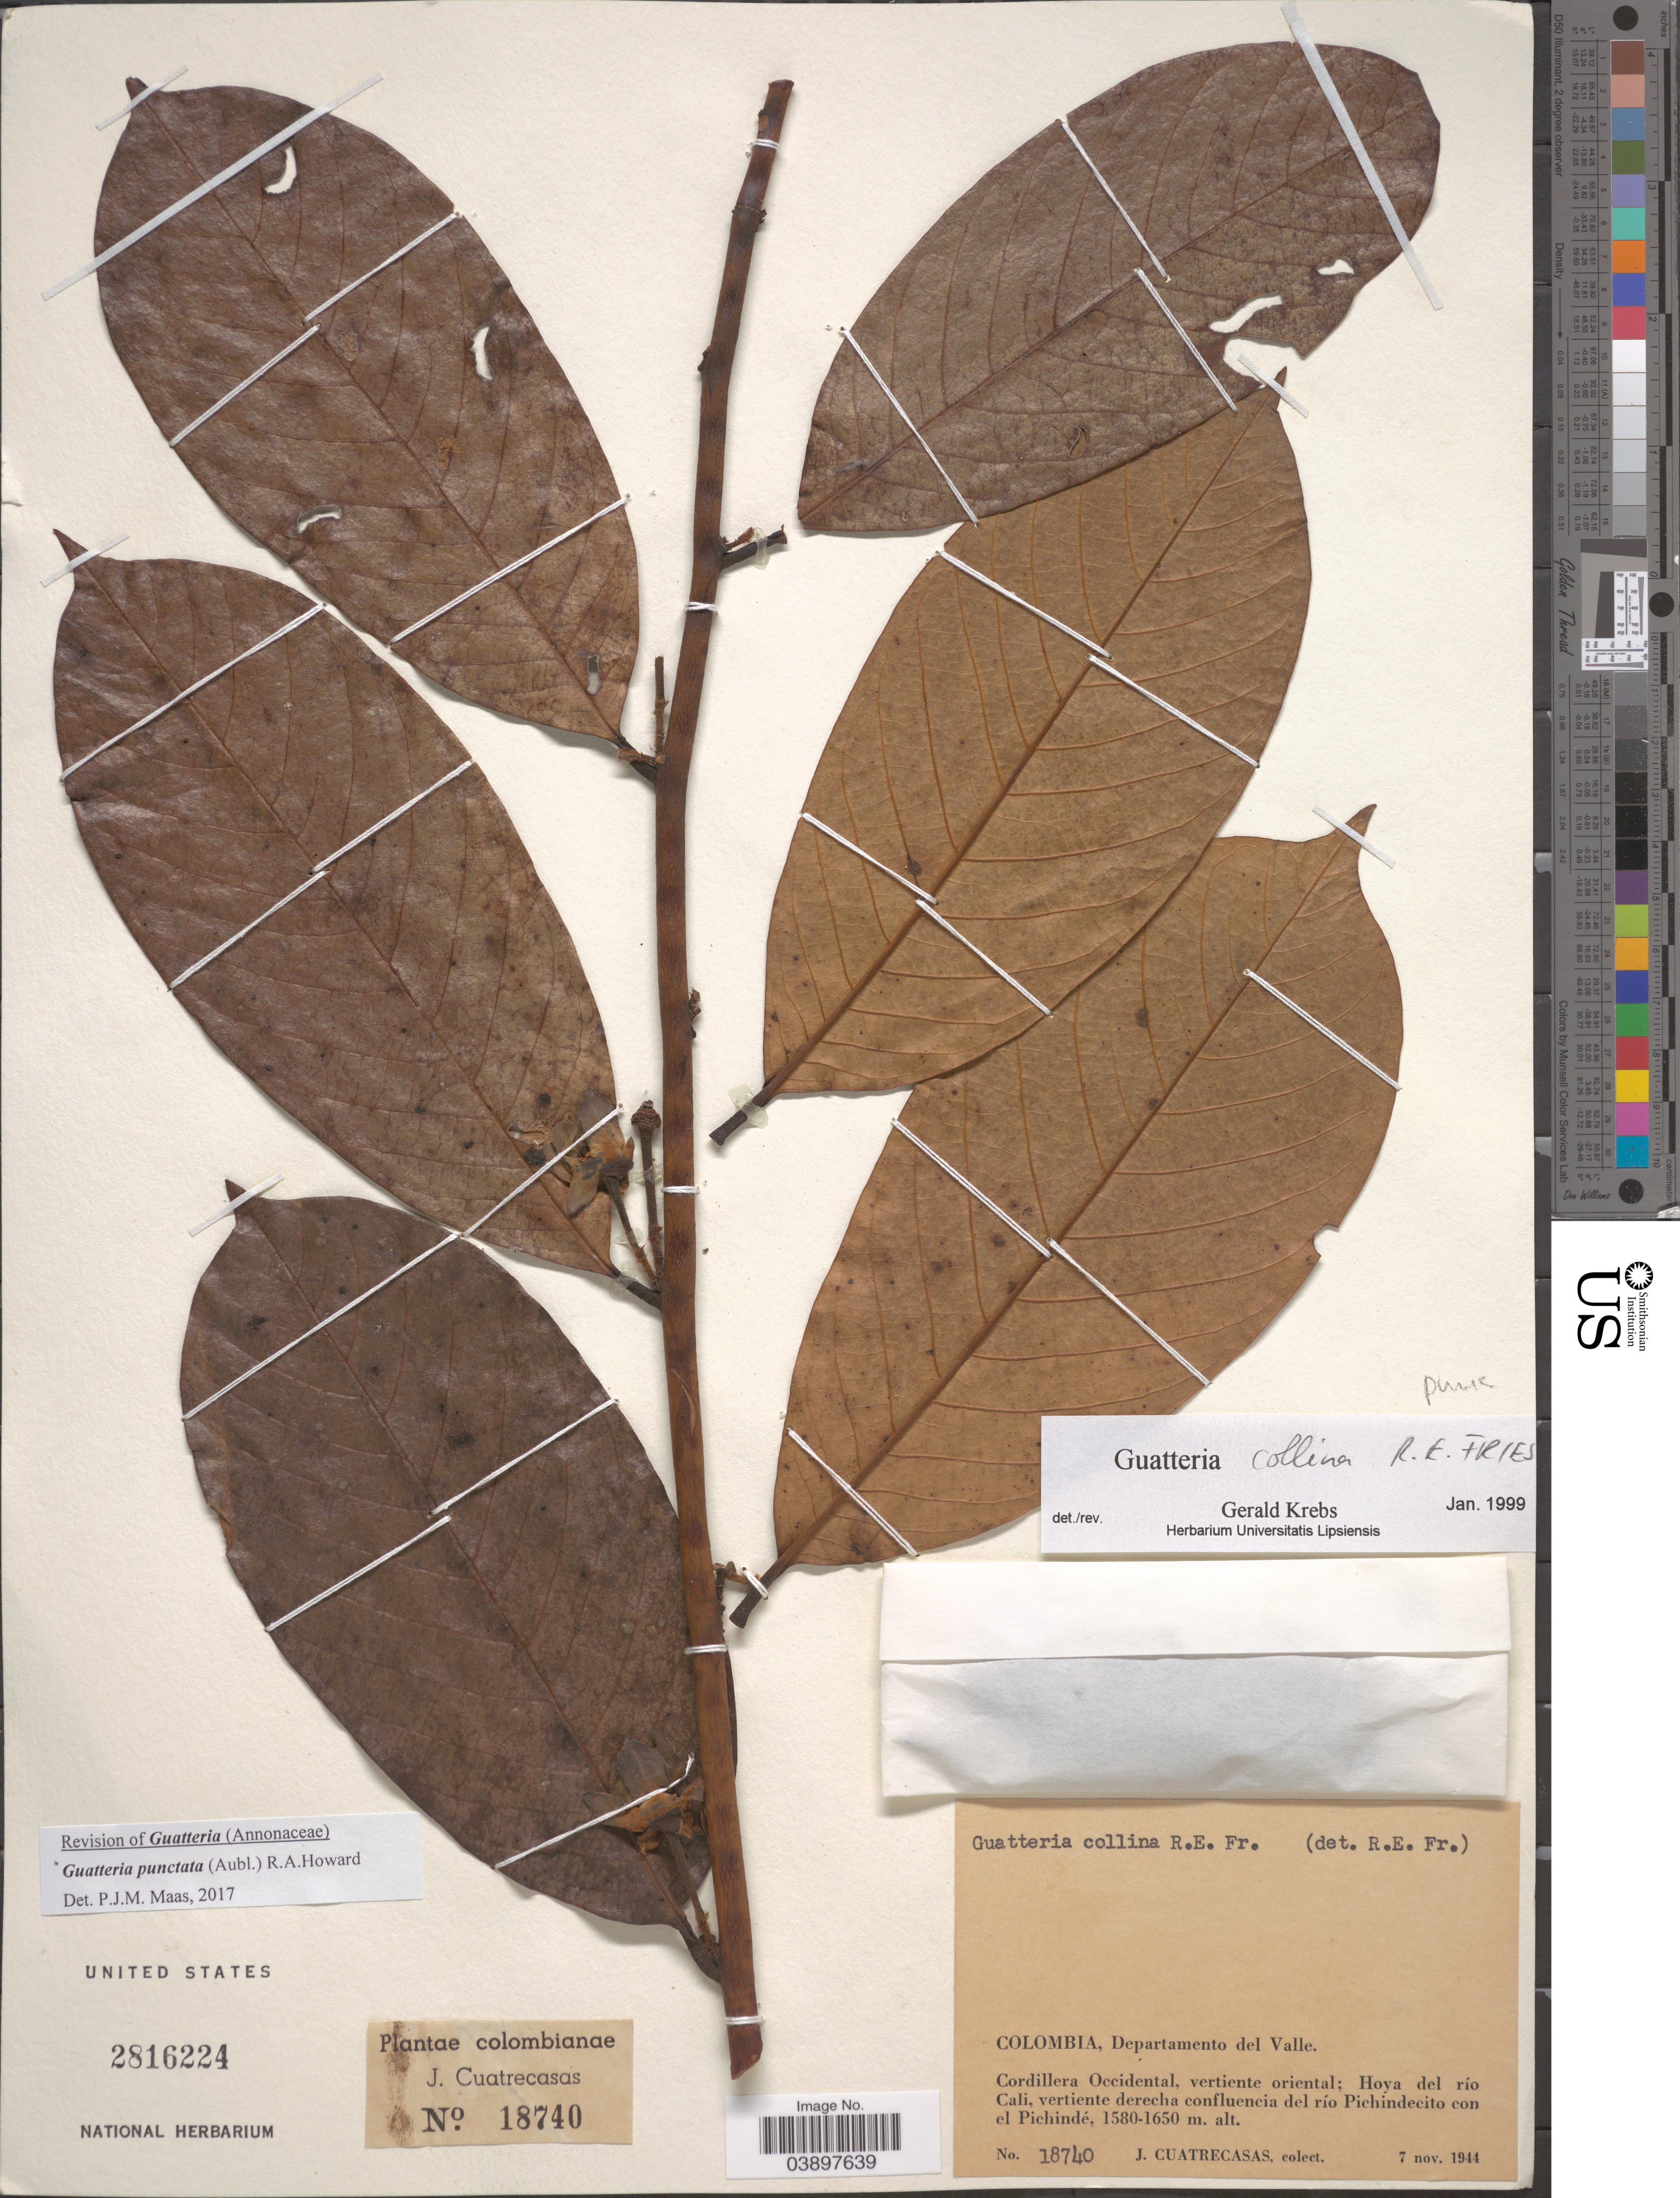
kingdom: Plantae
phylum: Tracheophyta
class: Magnoliopsida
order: Magnoliales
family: Annonaceae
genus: Guatteria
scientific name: Guatteria punctata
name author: (Aubl.) R.A. Howard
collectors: J. Cuatrecasas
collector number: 18740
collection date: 1944-11-07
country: Colombia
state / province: Valle del Cauca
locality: Departamento del Valle. Cordillera Occidental, vertiente oriental; Hoya del río Cali, vertiente derecha confluencia del río Pichindecito con el Pichindé.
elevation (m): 1580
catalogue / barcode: US 2816224